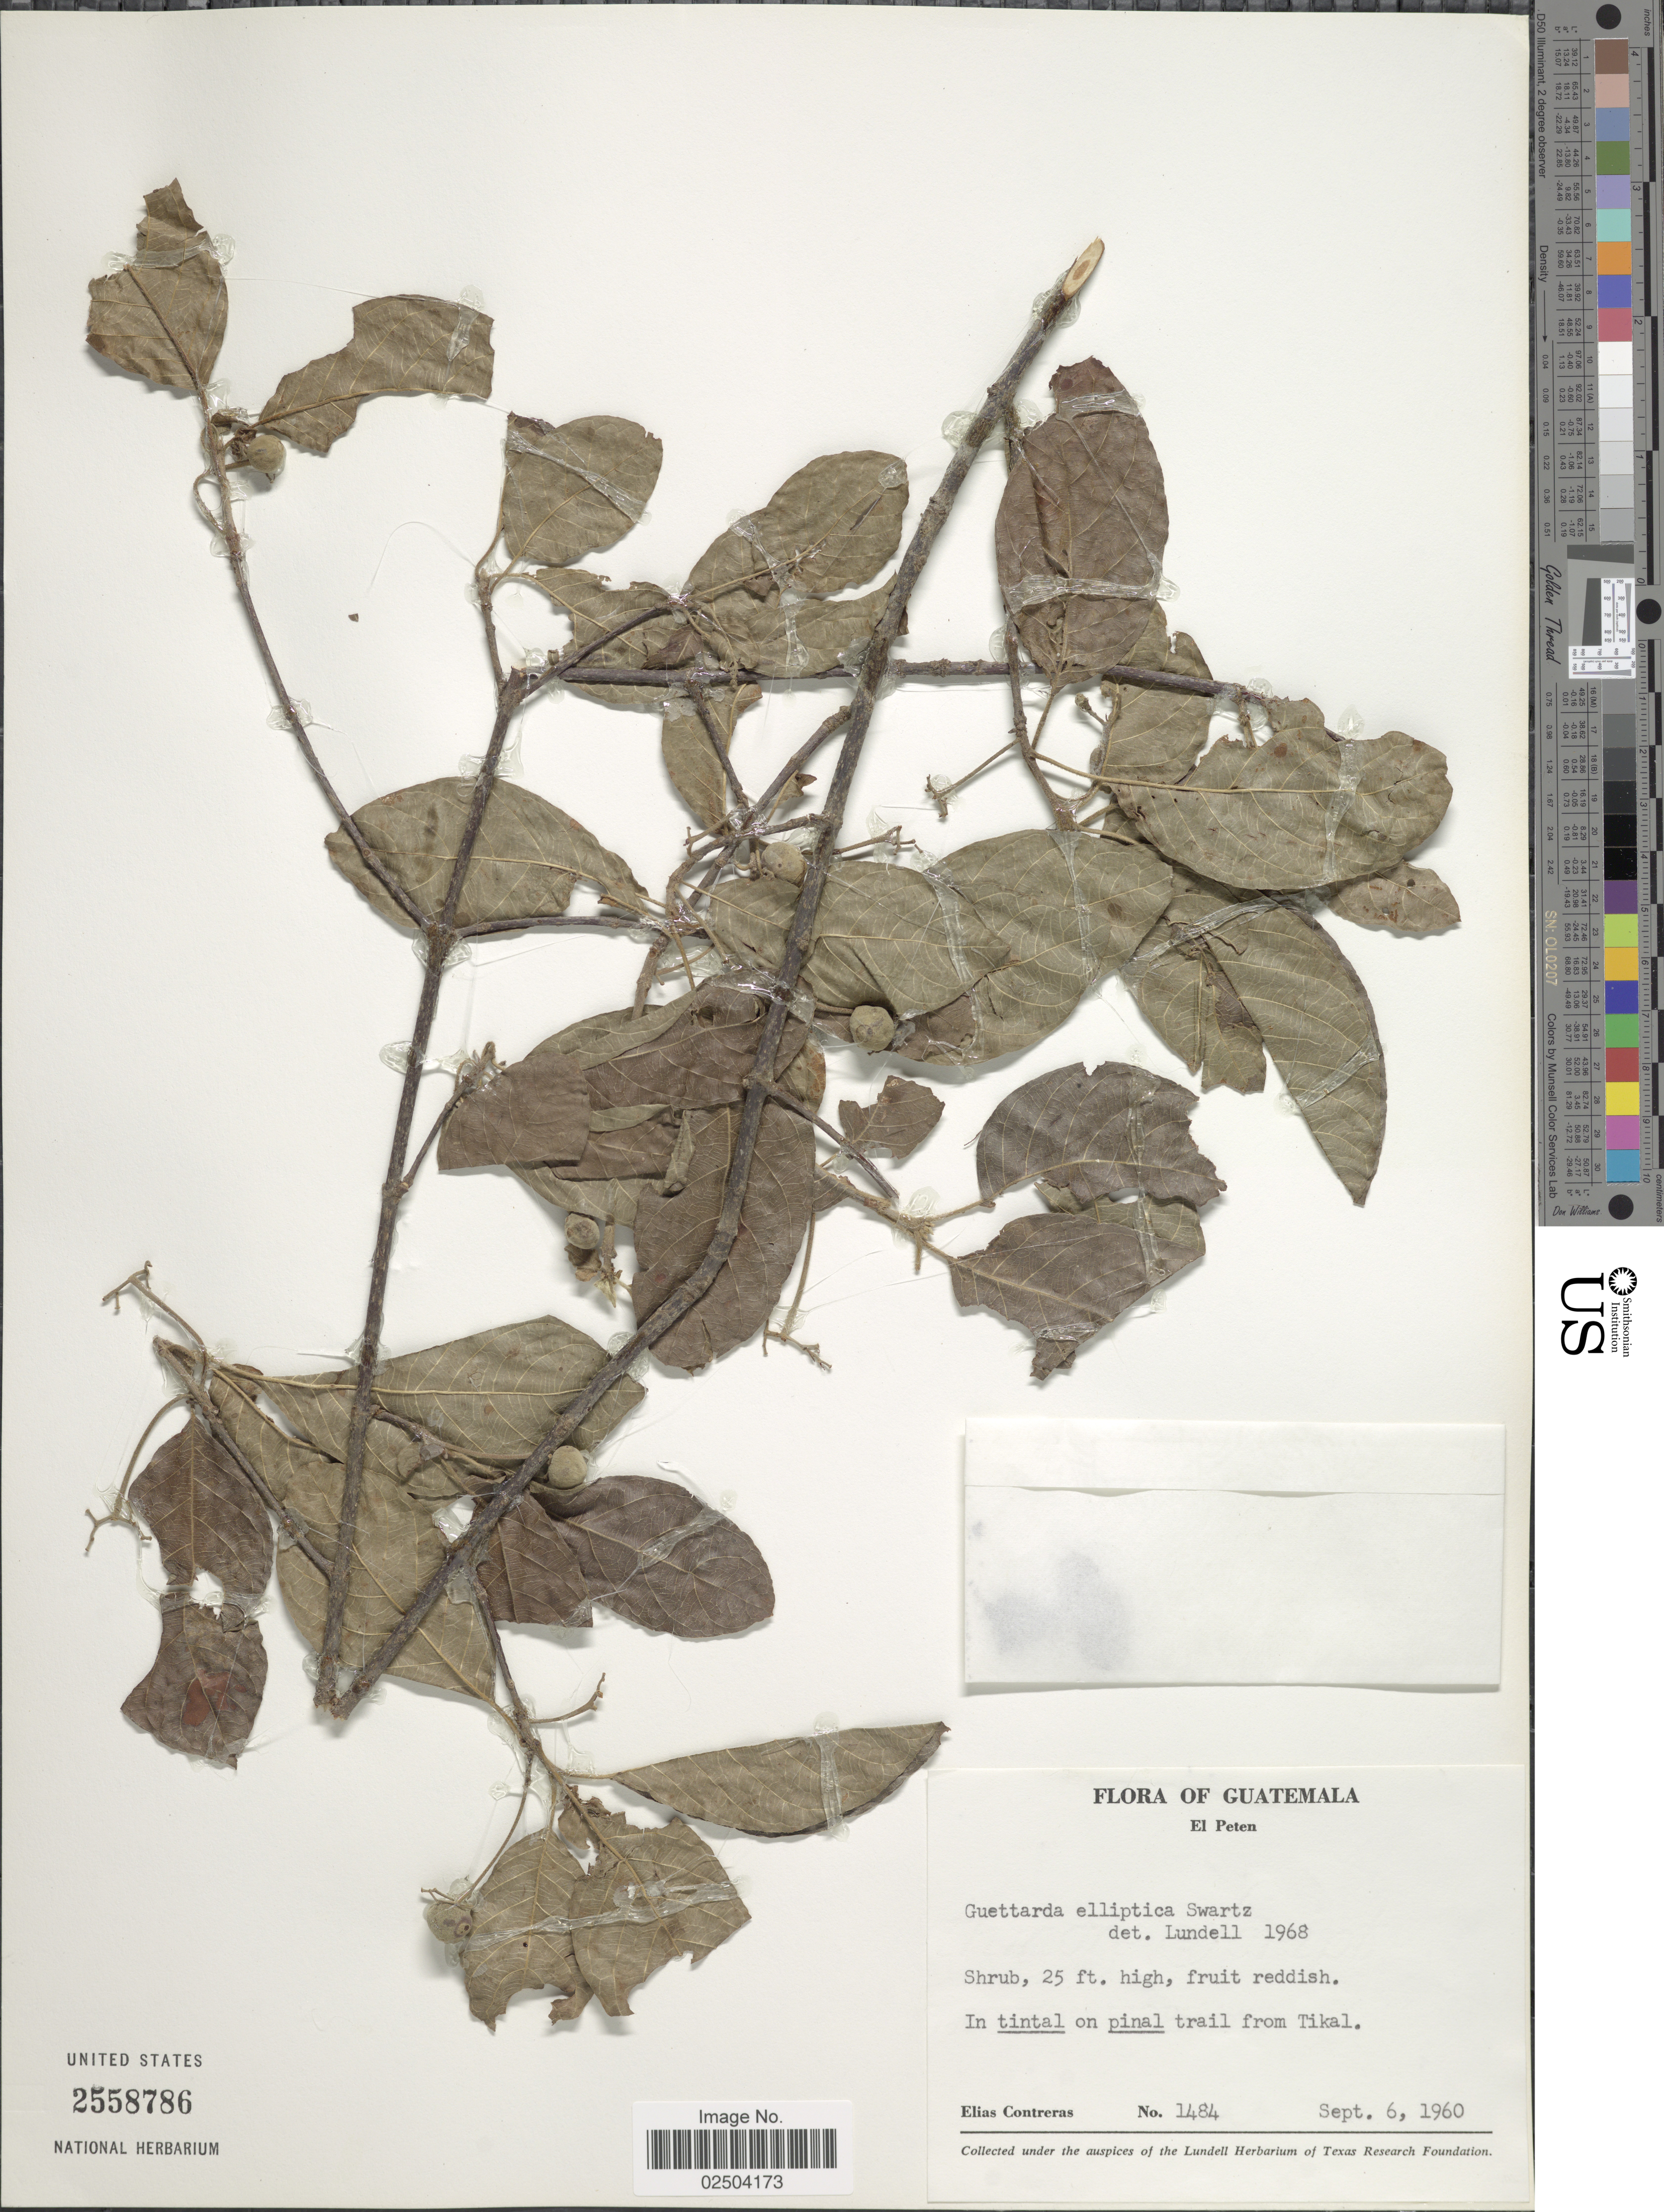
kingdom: Plantae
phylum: Tracheophyta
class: Magnoliopsida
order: Gentianales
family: Rubiaceae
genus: Guettarda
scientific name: Guettarda elliptica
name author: Sw.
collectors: E. Contreras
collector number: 1484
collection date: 1960-09-06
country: Guatemala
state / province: El Petén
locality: In tintal on pinal trail from Tikal.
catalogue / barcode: US 2558786